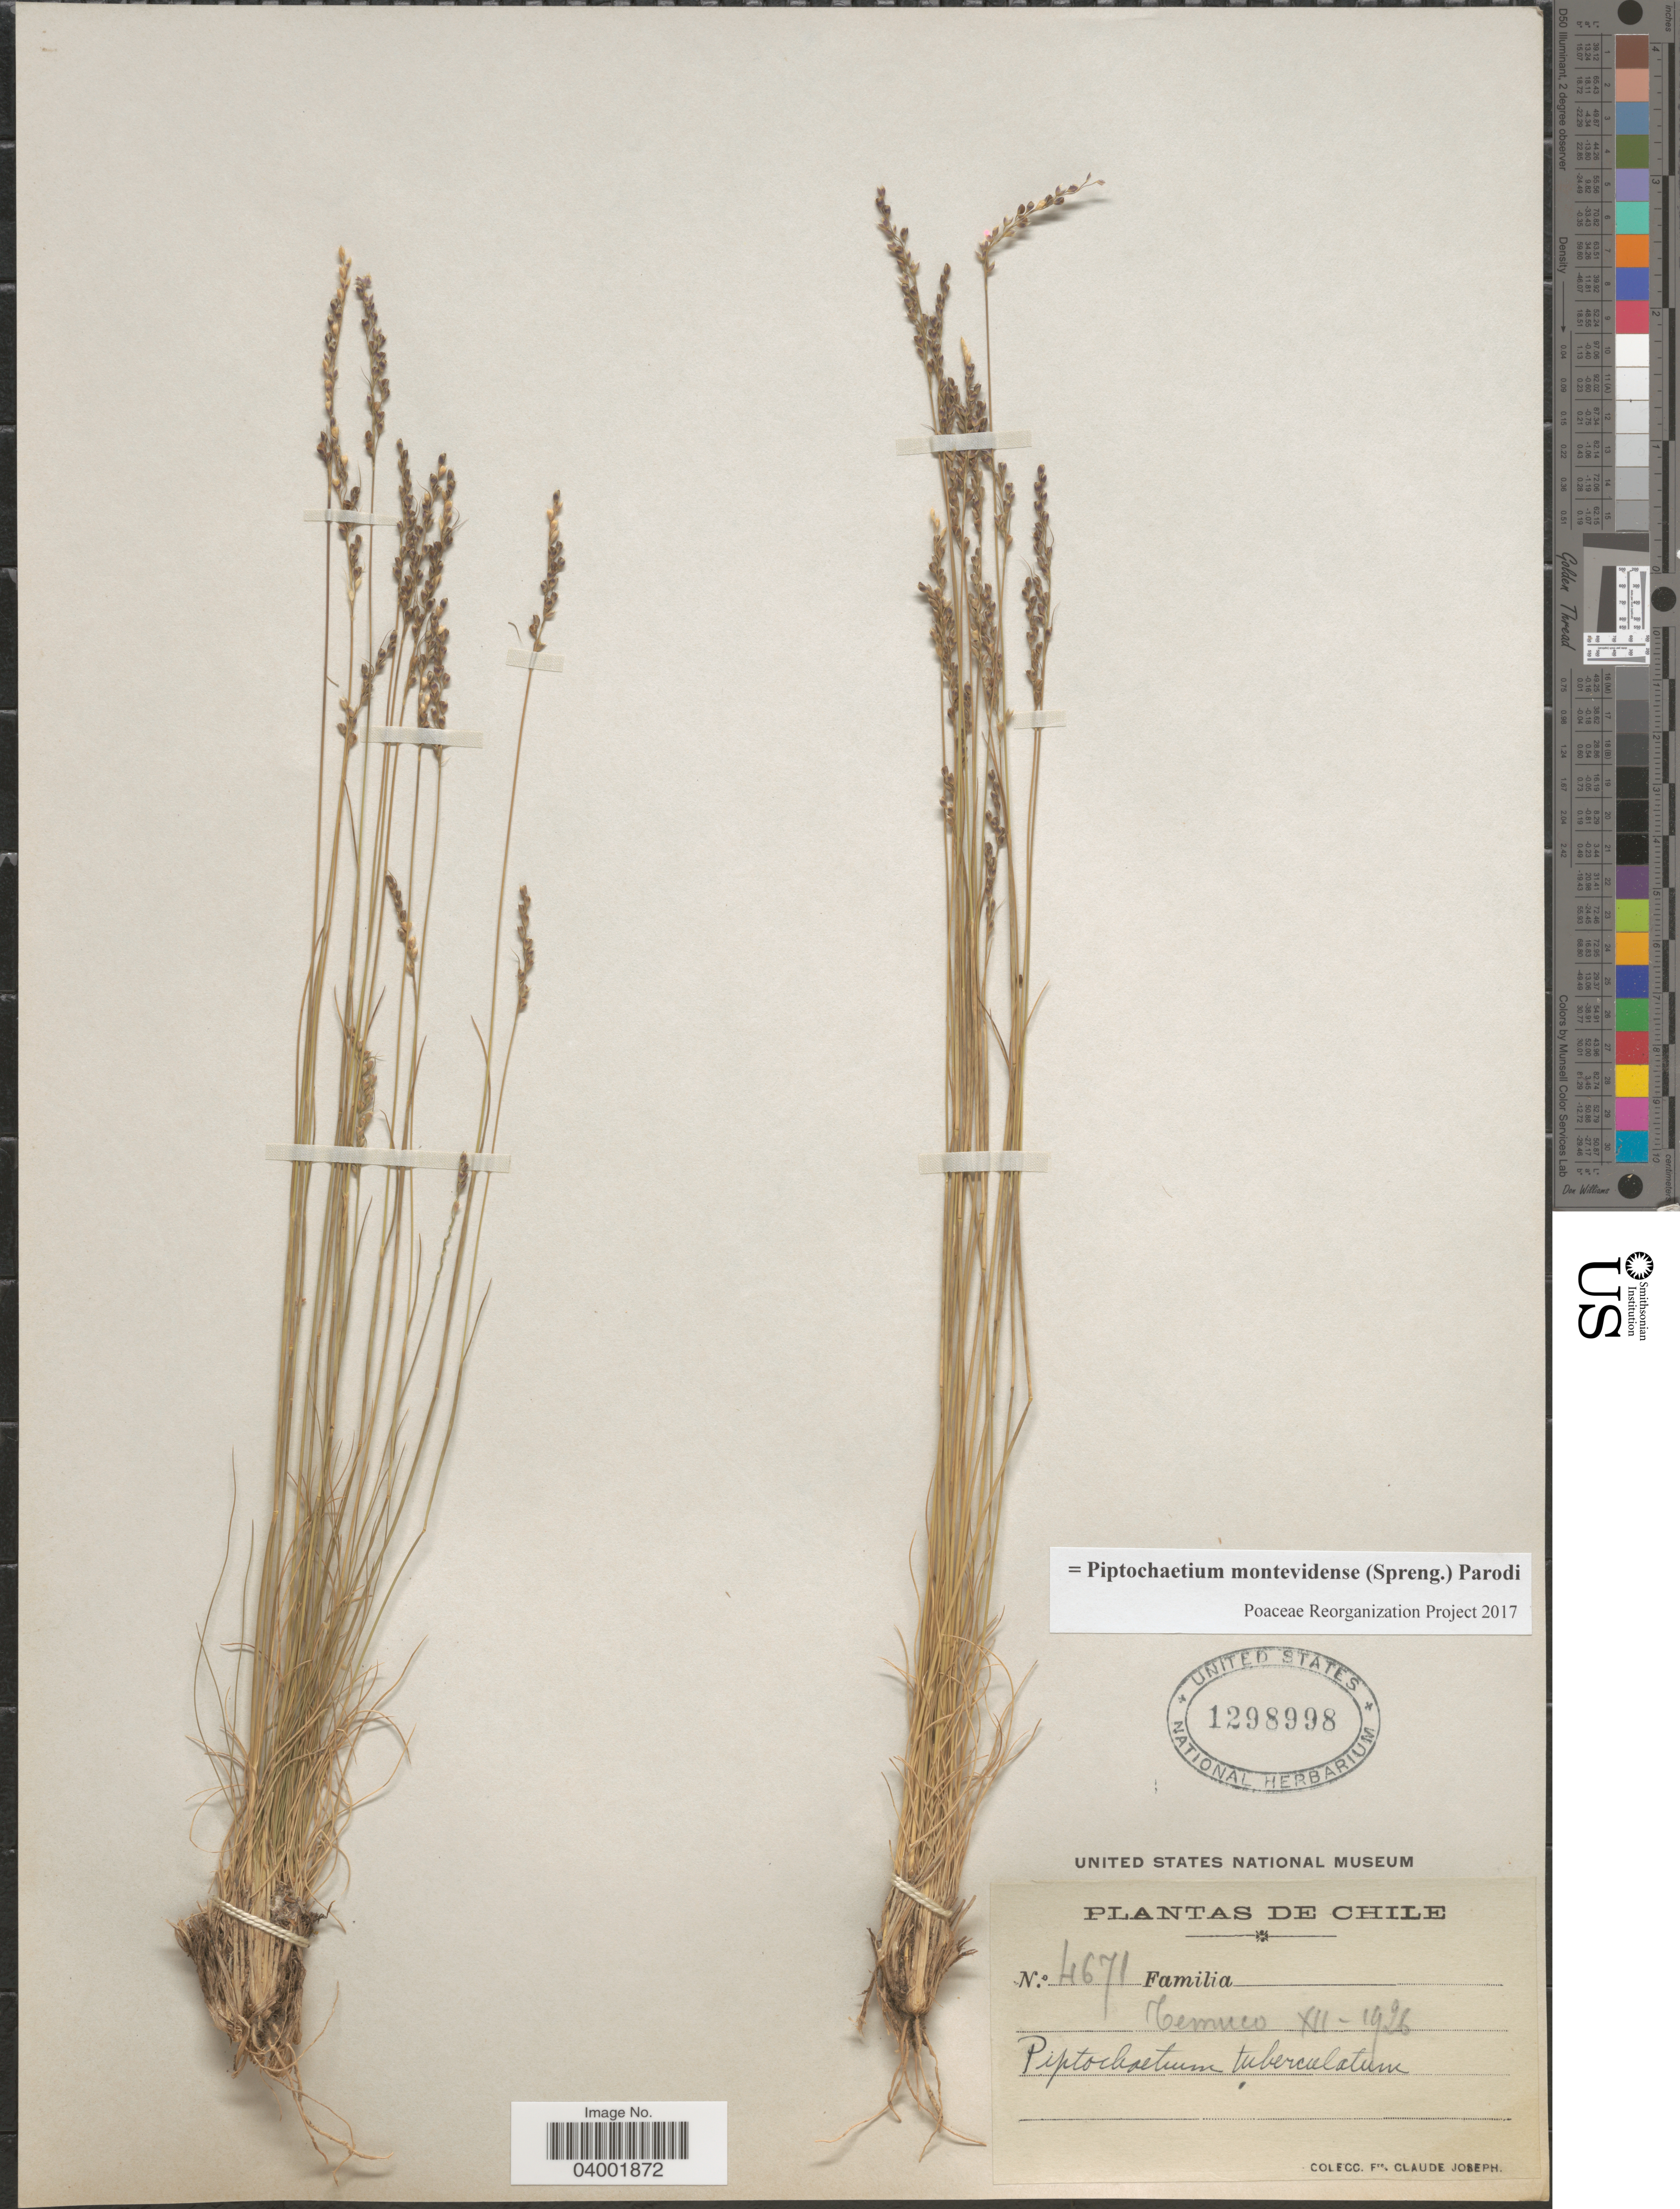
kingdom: Plantae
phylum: Tracheophyta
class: Liliopsida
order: Poales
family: Poaceae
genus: Piptochaetium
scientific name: Piptochaetium montevidense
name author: (Spreng.) Parodi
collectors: Bro. Claude-Joseph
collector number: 4671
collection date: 1926-12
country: Chile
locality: Temuco.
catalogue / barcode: US 1298998